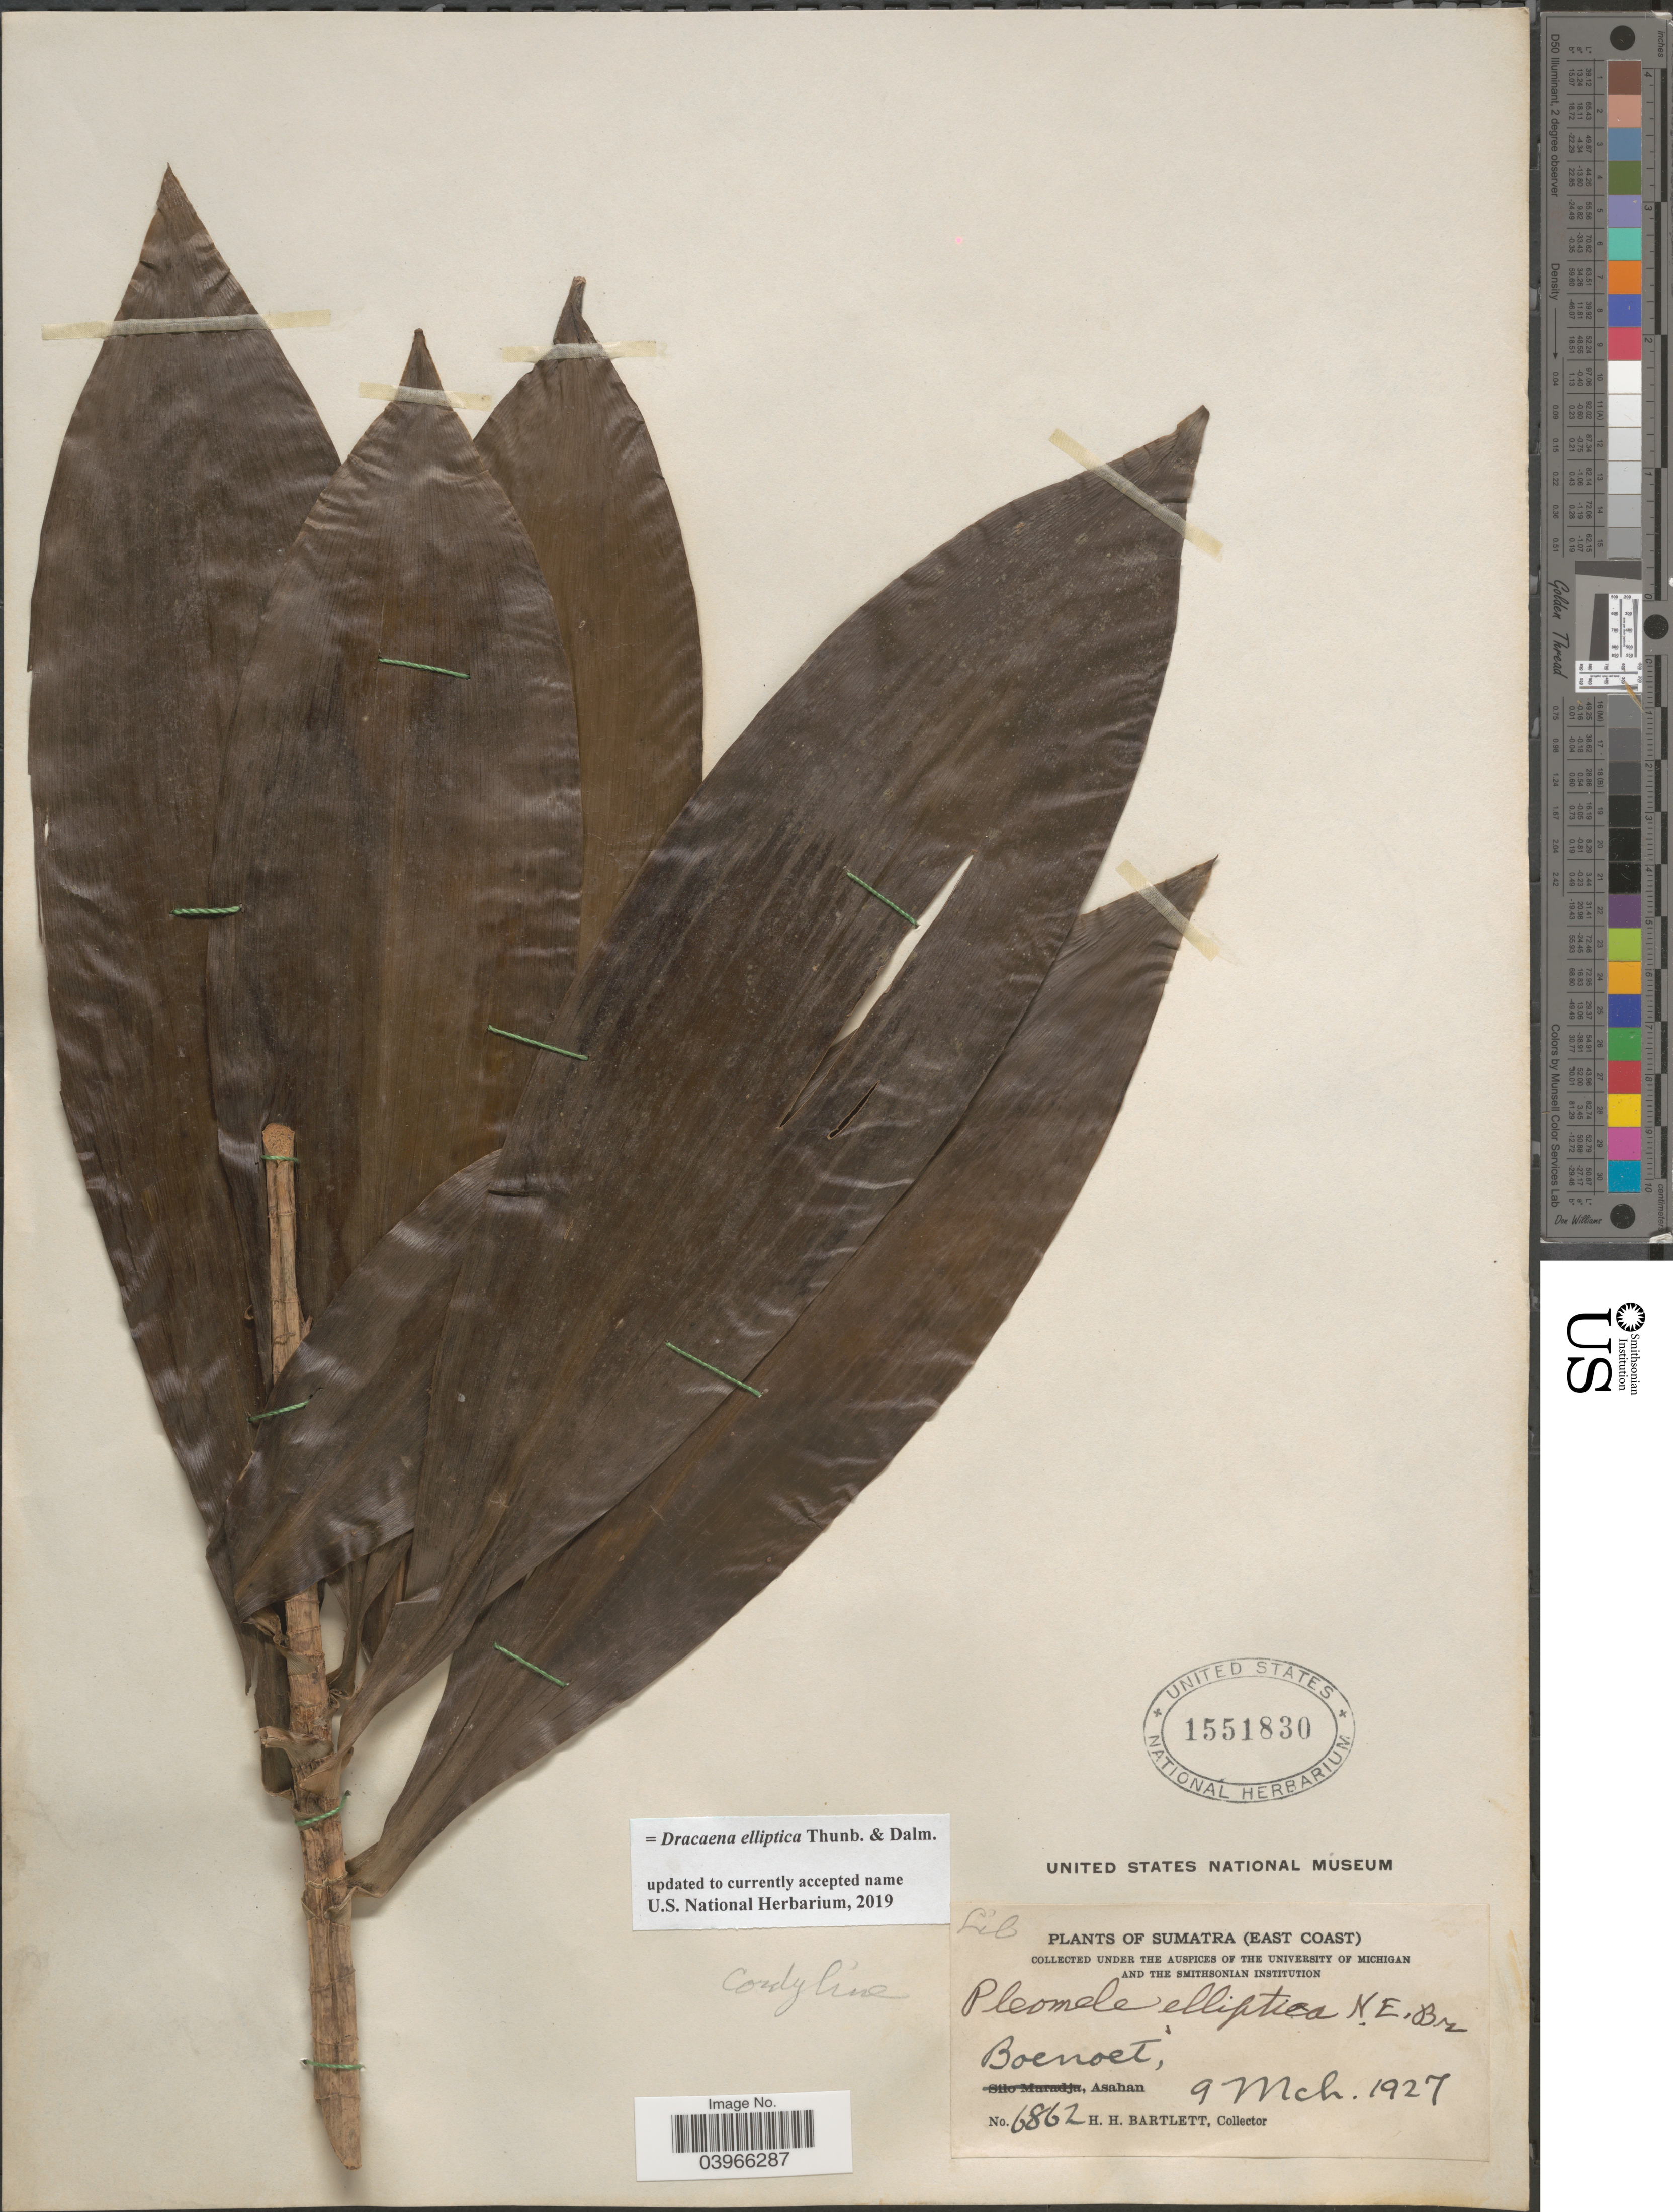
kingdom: Plantae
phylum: Tracheophyta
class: Liliopsida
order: Asparagales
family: Asparagaceae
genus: Dracaena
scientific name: Dracaena elliptica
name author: Thunb.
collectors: H. H. Bartlett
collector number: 6862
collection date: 1927-03-09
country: Indonesia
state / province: Sumatra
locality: (East Coast). Boenoet, Asahan.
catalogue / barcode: US 1551830